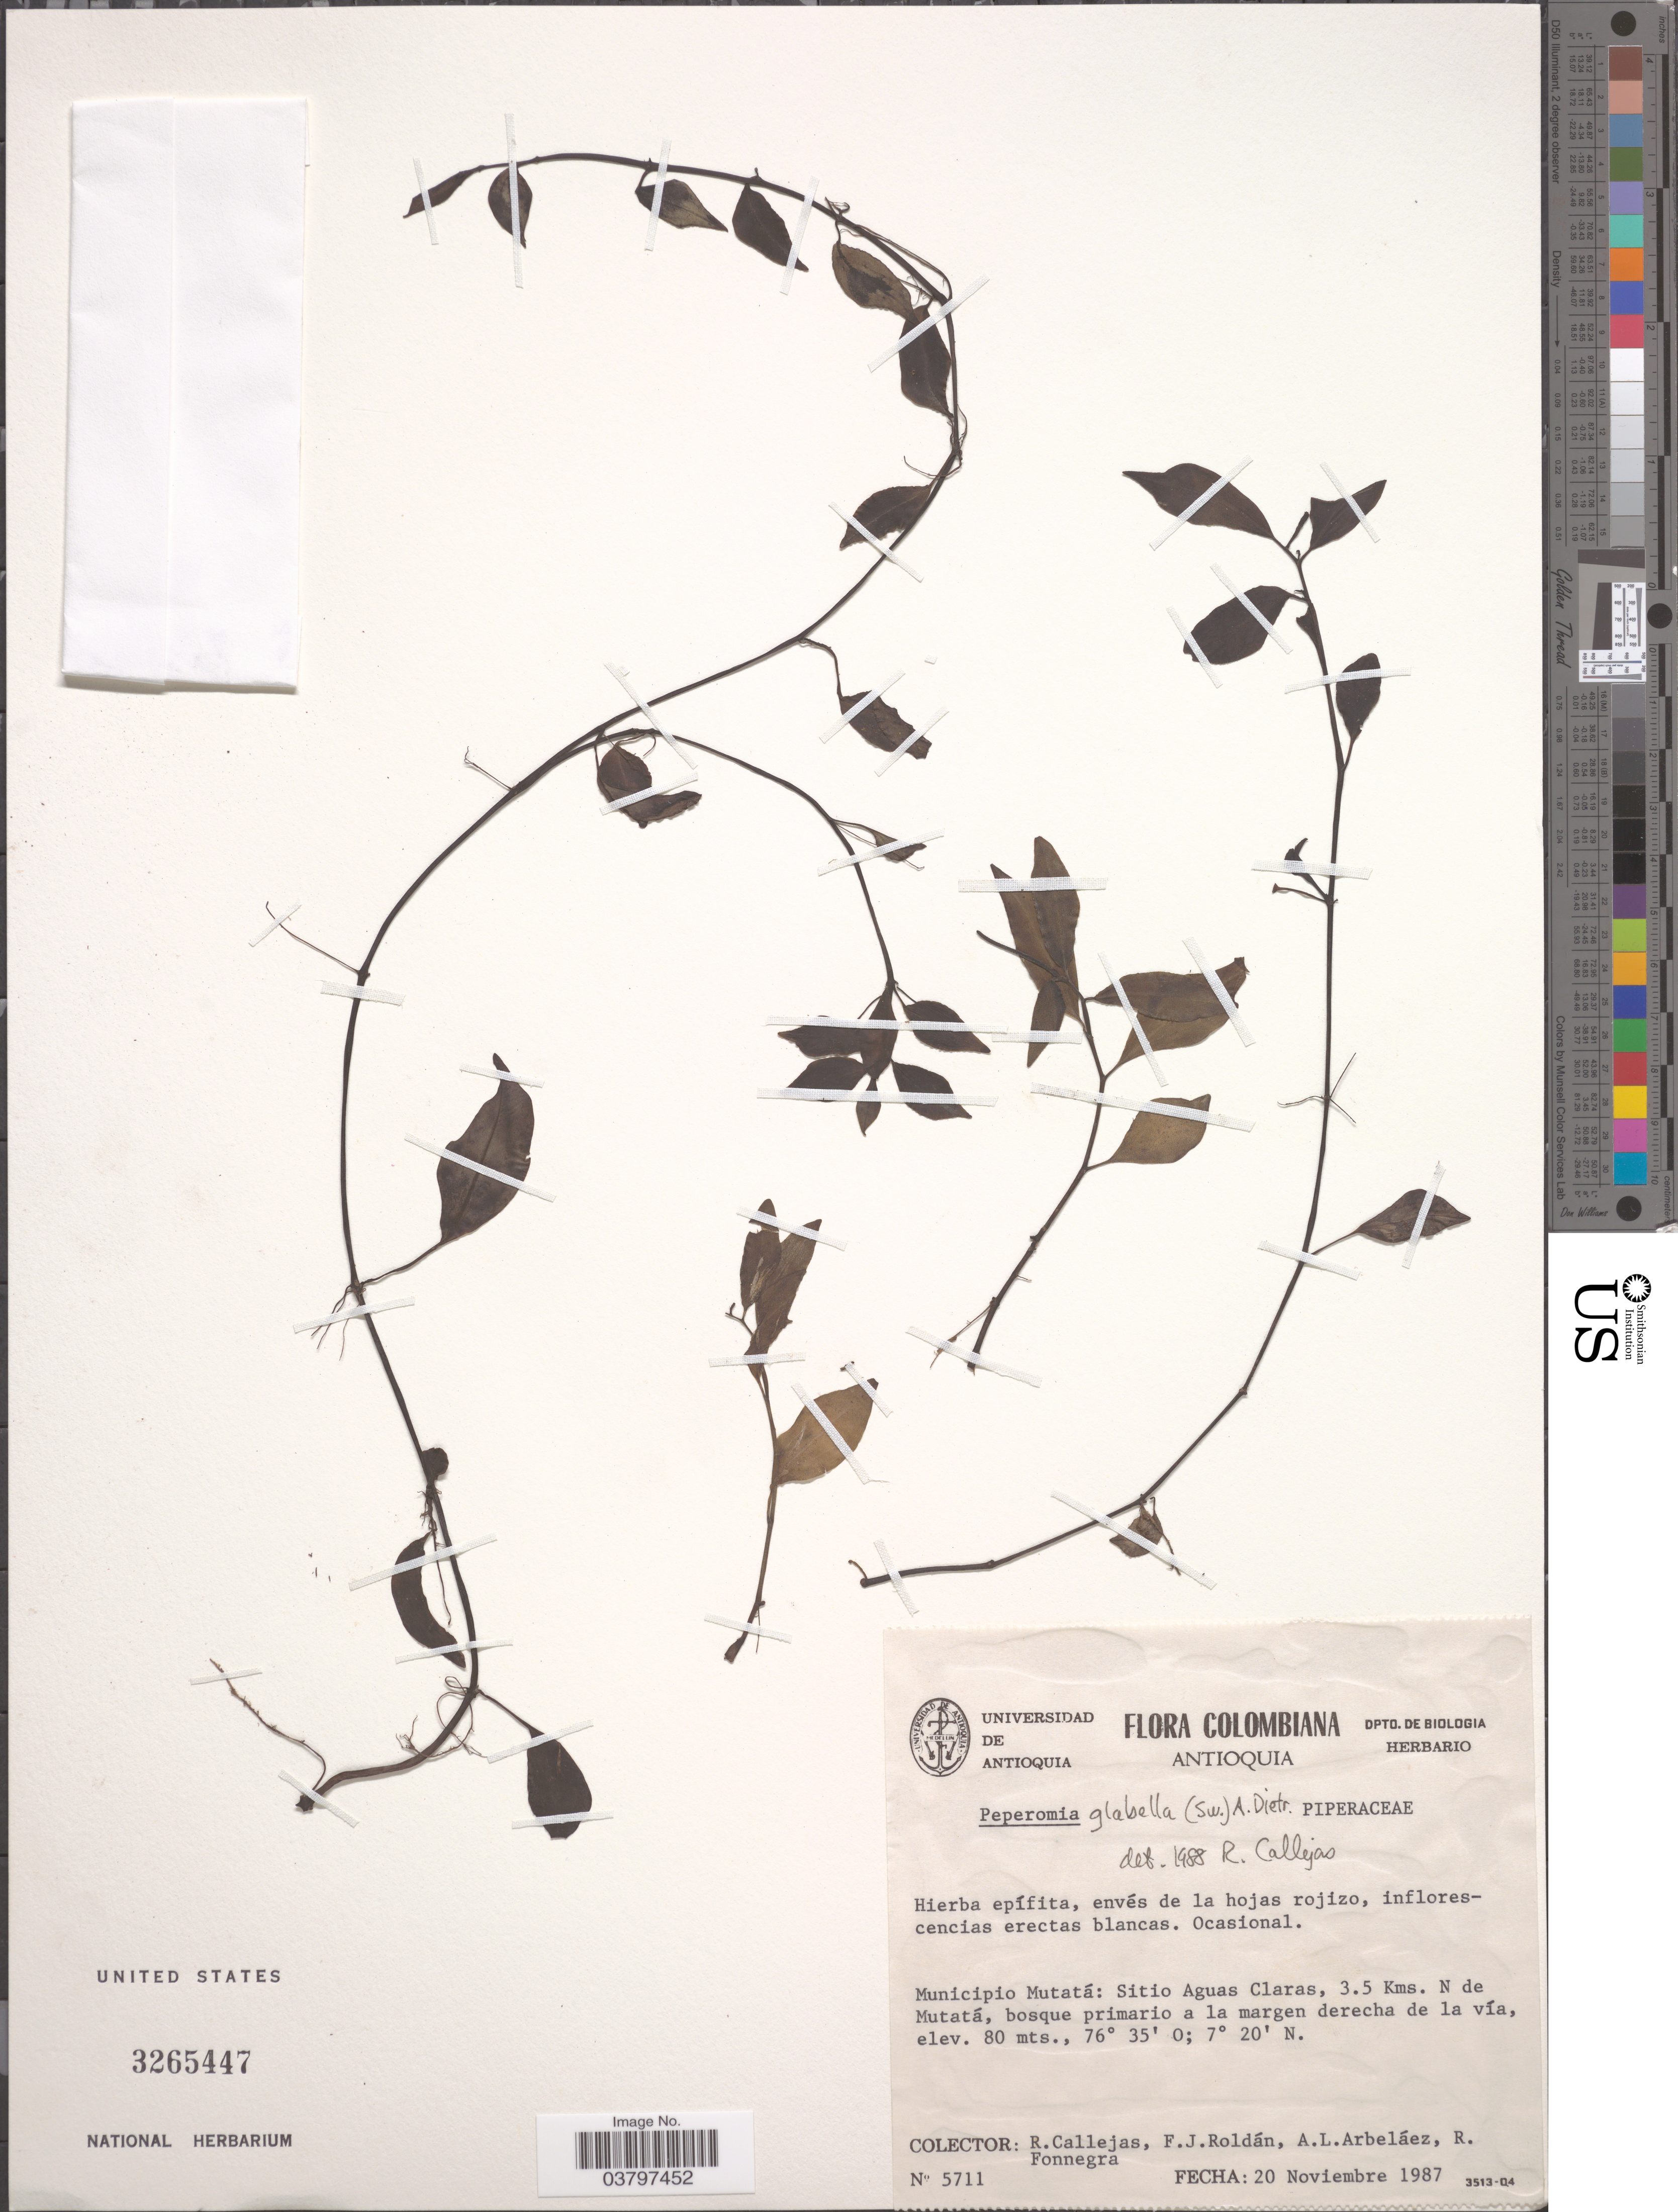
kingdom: Plantae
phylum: Tracheophyta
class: Magnoliopsida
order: Piperales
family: Piperaceae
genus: Peperomia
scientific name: Peperomia glabella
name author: (Sw.) A. Dietr.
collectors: R. Callejas, F. J. Roldán, A. Arbeláez Alvarez & R. Fonnegra G.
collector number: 5711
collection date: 1987-11-20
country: Colombia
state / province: Antioquia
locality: Municipio Mutatá: Sitio Aguas Claras, 3.5 Kms. N de Mutatá, bosque primario a la margen derecha de la vía.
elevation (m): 80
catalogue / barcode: US 3265447